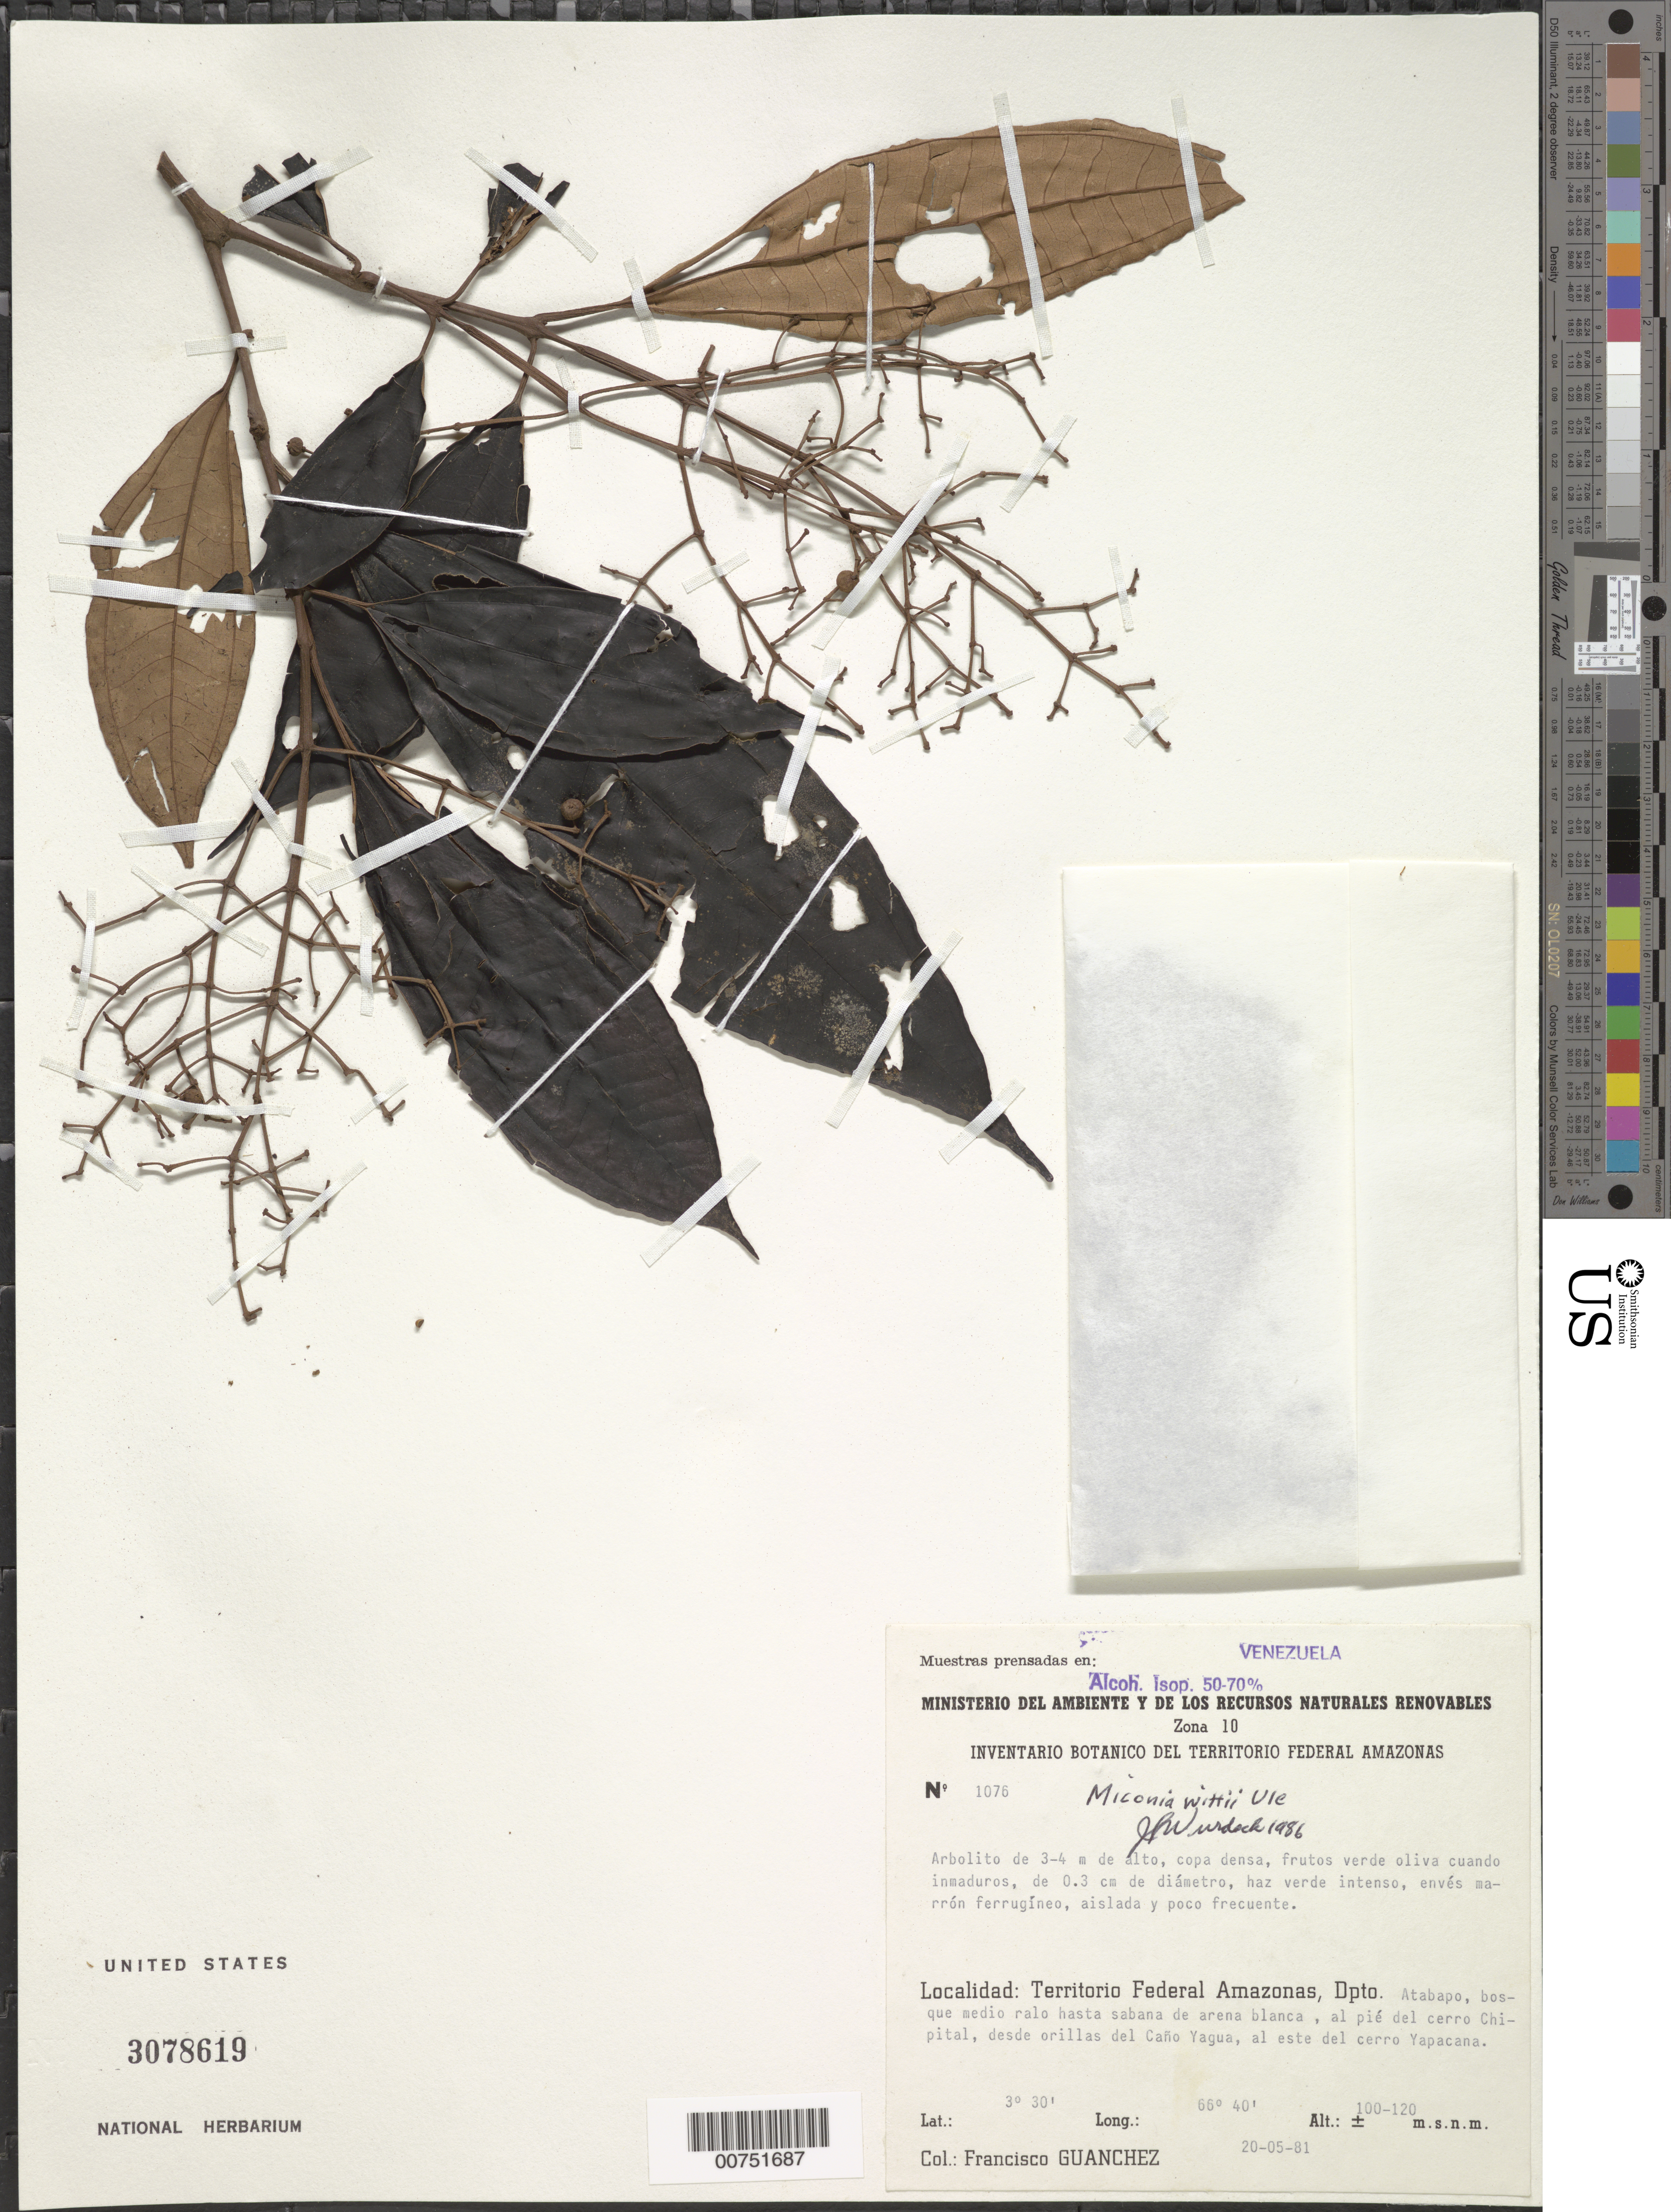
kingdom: Plantae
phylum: Tracheophyta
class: Magnoliopsida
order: Myrtales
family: Melastomataceae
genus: Miconia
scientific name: Miconia wittii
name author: Ule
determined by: Wurdack, John J., (US), US (UNITED STATES)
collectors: A. Gröger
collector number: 1076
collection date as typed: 20-May-81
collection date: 1981-05-20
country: Venezuela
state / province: Amazonas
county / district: Atabapo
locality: Cerro Chipital, al pie, desde oriallas del Caño Yagua, al este del Cerro Yapacána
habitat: Bosque medio ralo hasta sabana de arena blanca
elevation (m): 100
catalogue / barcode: US 3078619